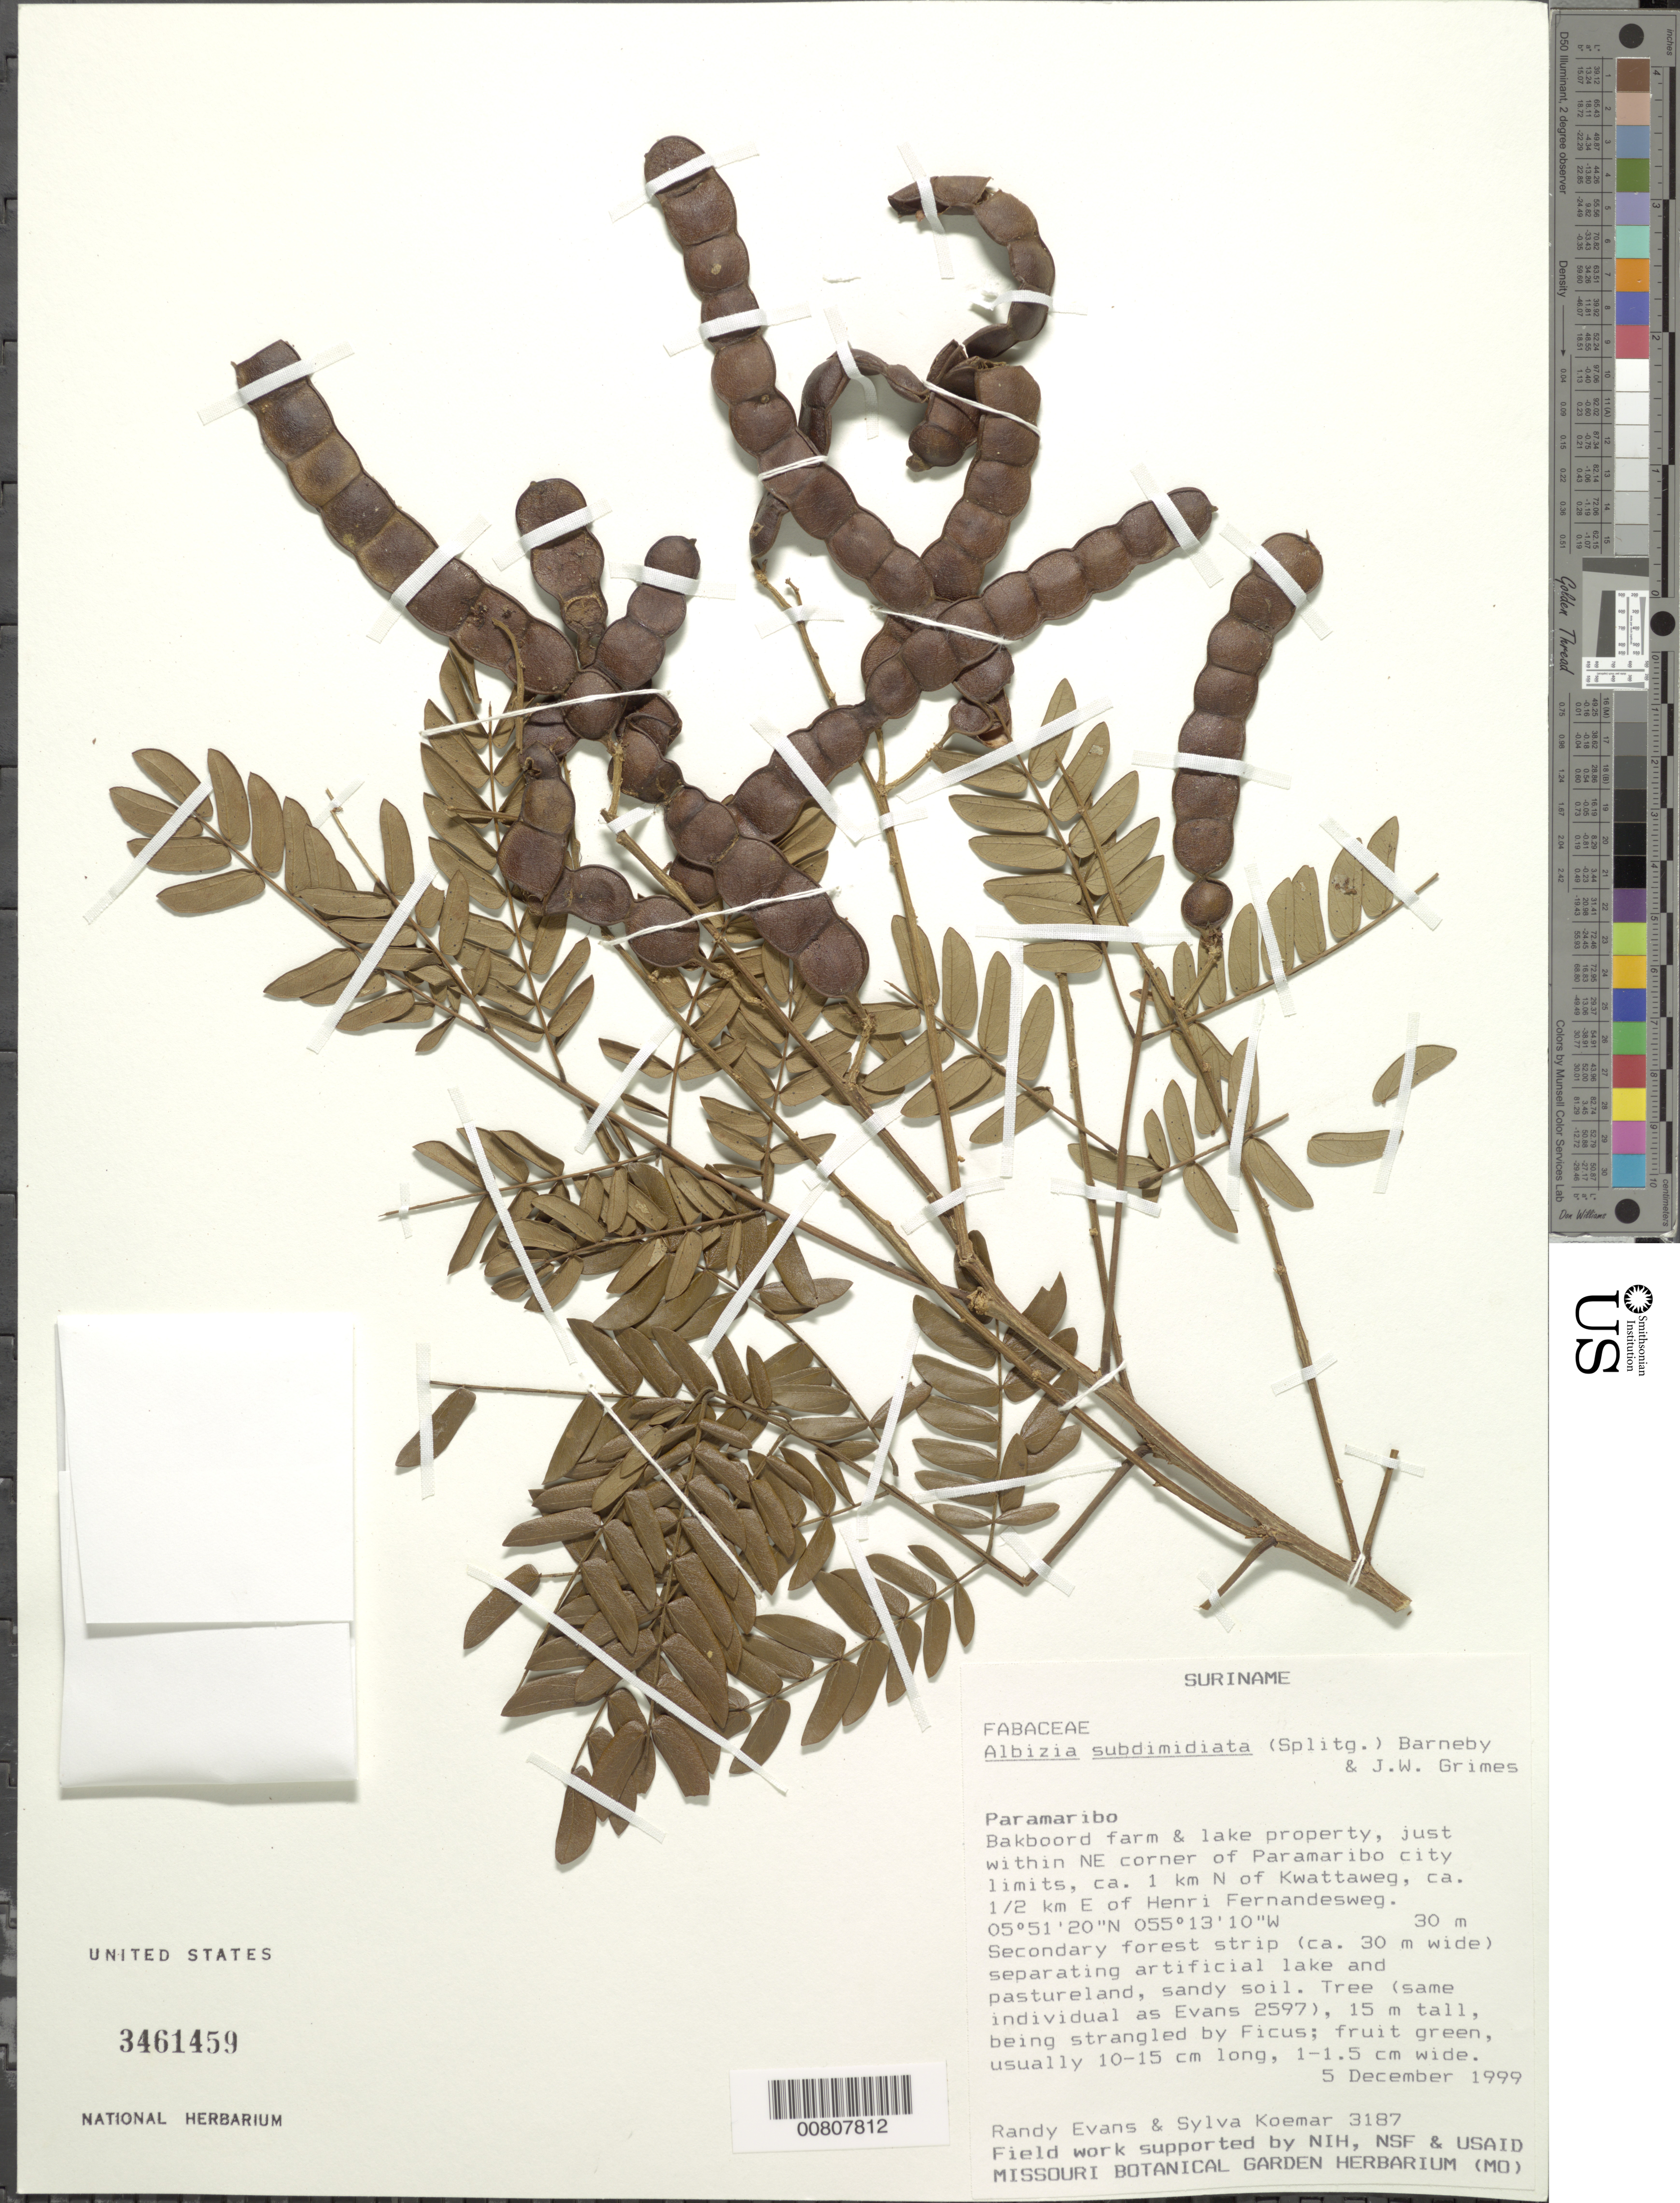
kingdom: Plantae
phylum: Tracheophyta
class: Magnoliopsida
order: Fabales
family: Fabaceae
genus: Pseudalbizzia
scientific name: Pseudalbizzia subdimidiata var. subdimidiata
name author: (Splitg.) Koenen & Duno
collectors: R. Evans & S. Koemar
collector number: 3187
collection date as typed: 5-Dec-99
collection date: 1999-12-05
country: Suriname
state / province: Paramaribo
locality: Bakboord farm and lake property, just within NE corner of Paramaribo city limits, ca. 1 km N of Kwattaweg, ca 1/2 km E of Henri Fernandesweg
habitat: Secondary forest strip (ca. 30m wide) separating artificial lake and pastureland, sandy soil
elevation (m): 30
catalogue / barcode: US 3461459